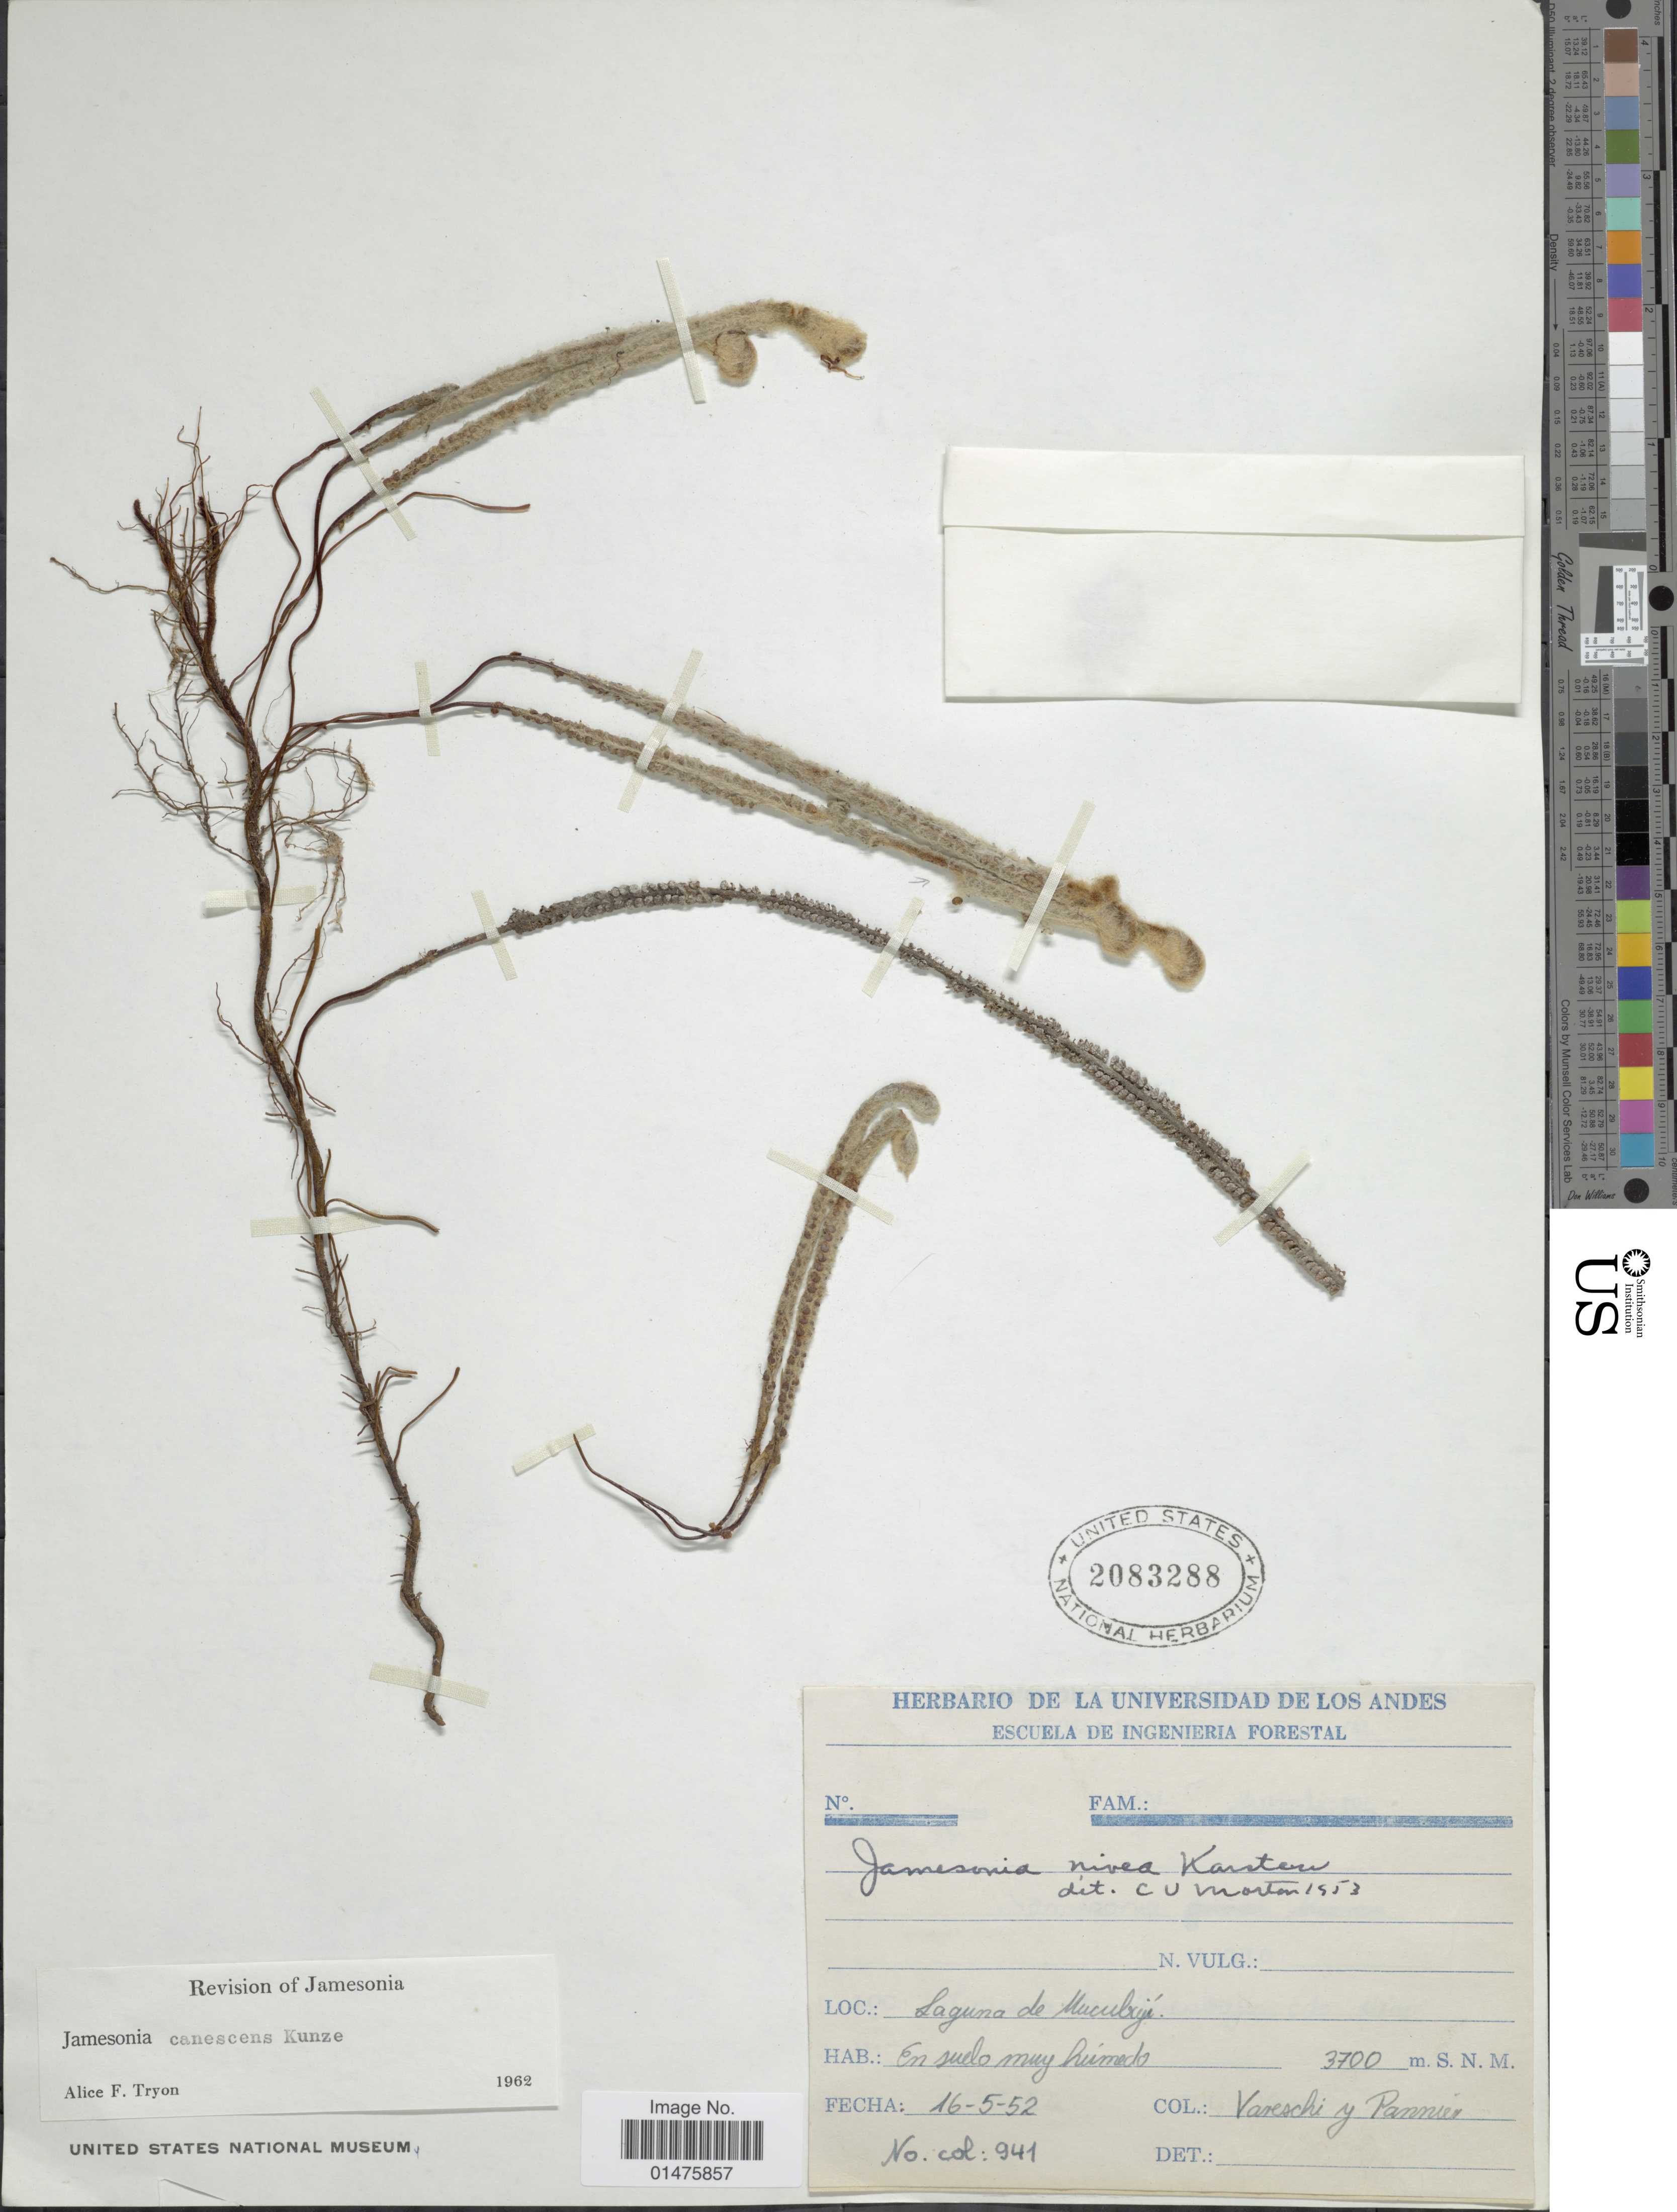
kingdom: Plantae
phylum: Tracheophyta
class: Polypodiopsida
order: Polypodiales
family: Pteridaceae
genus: Jamesonia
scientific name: Jamesonia canescens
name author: Kunze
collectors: -. Vareschi & F. Pannier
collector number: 941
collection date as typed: Transcribed d/m/y: 16/5/52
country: Venezuela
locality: Laguna de Mucubují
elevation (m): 3700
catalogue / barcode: US 2083288